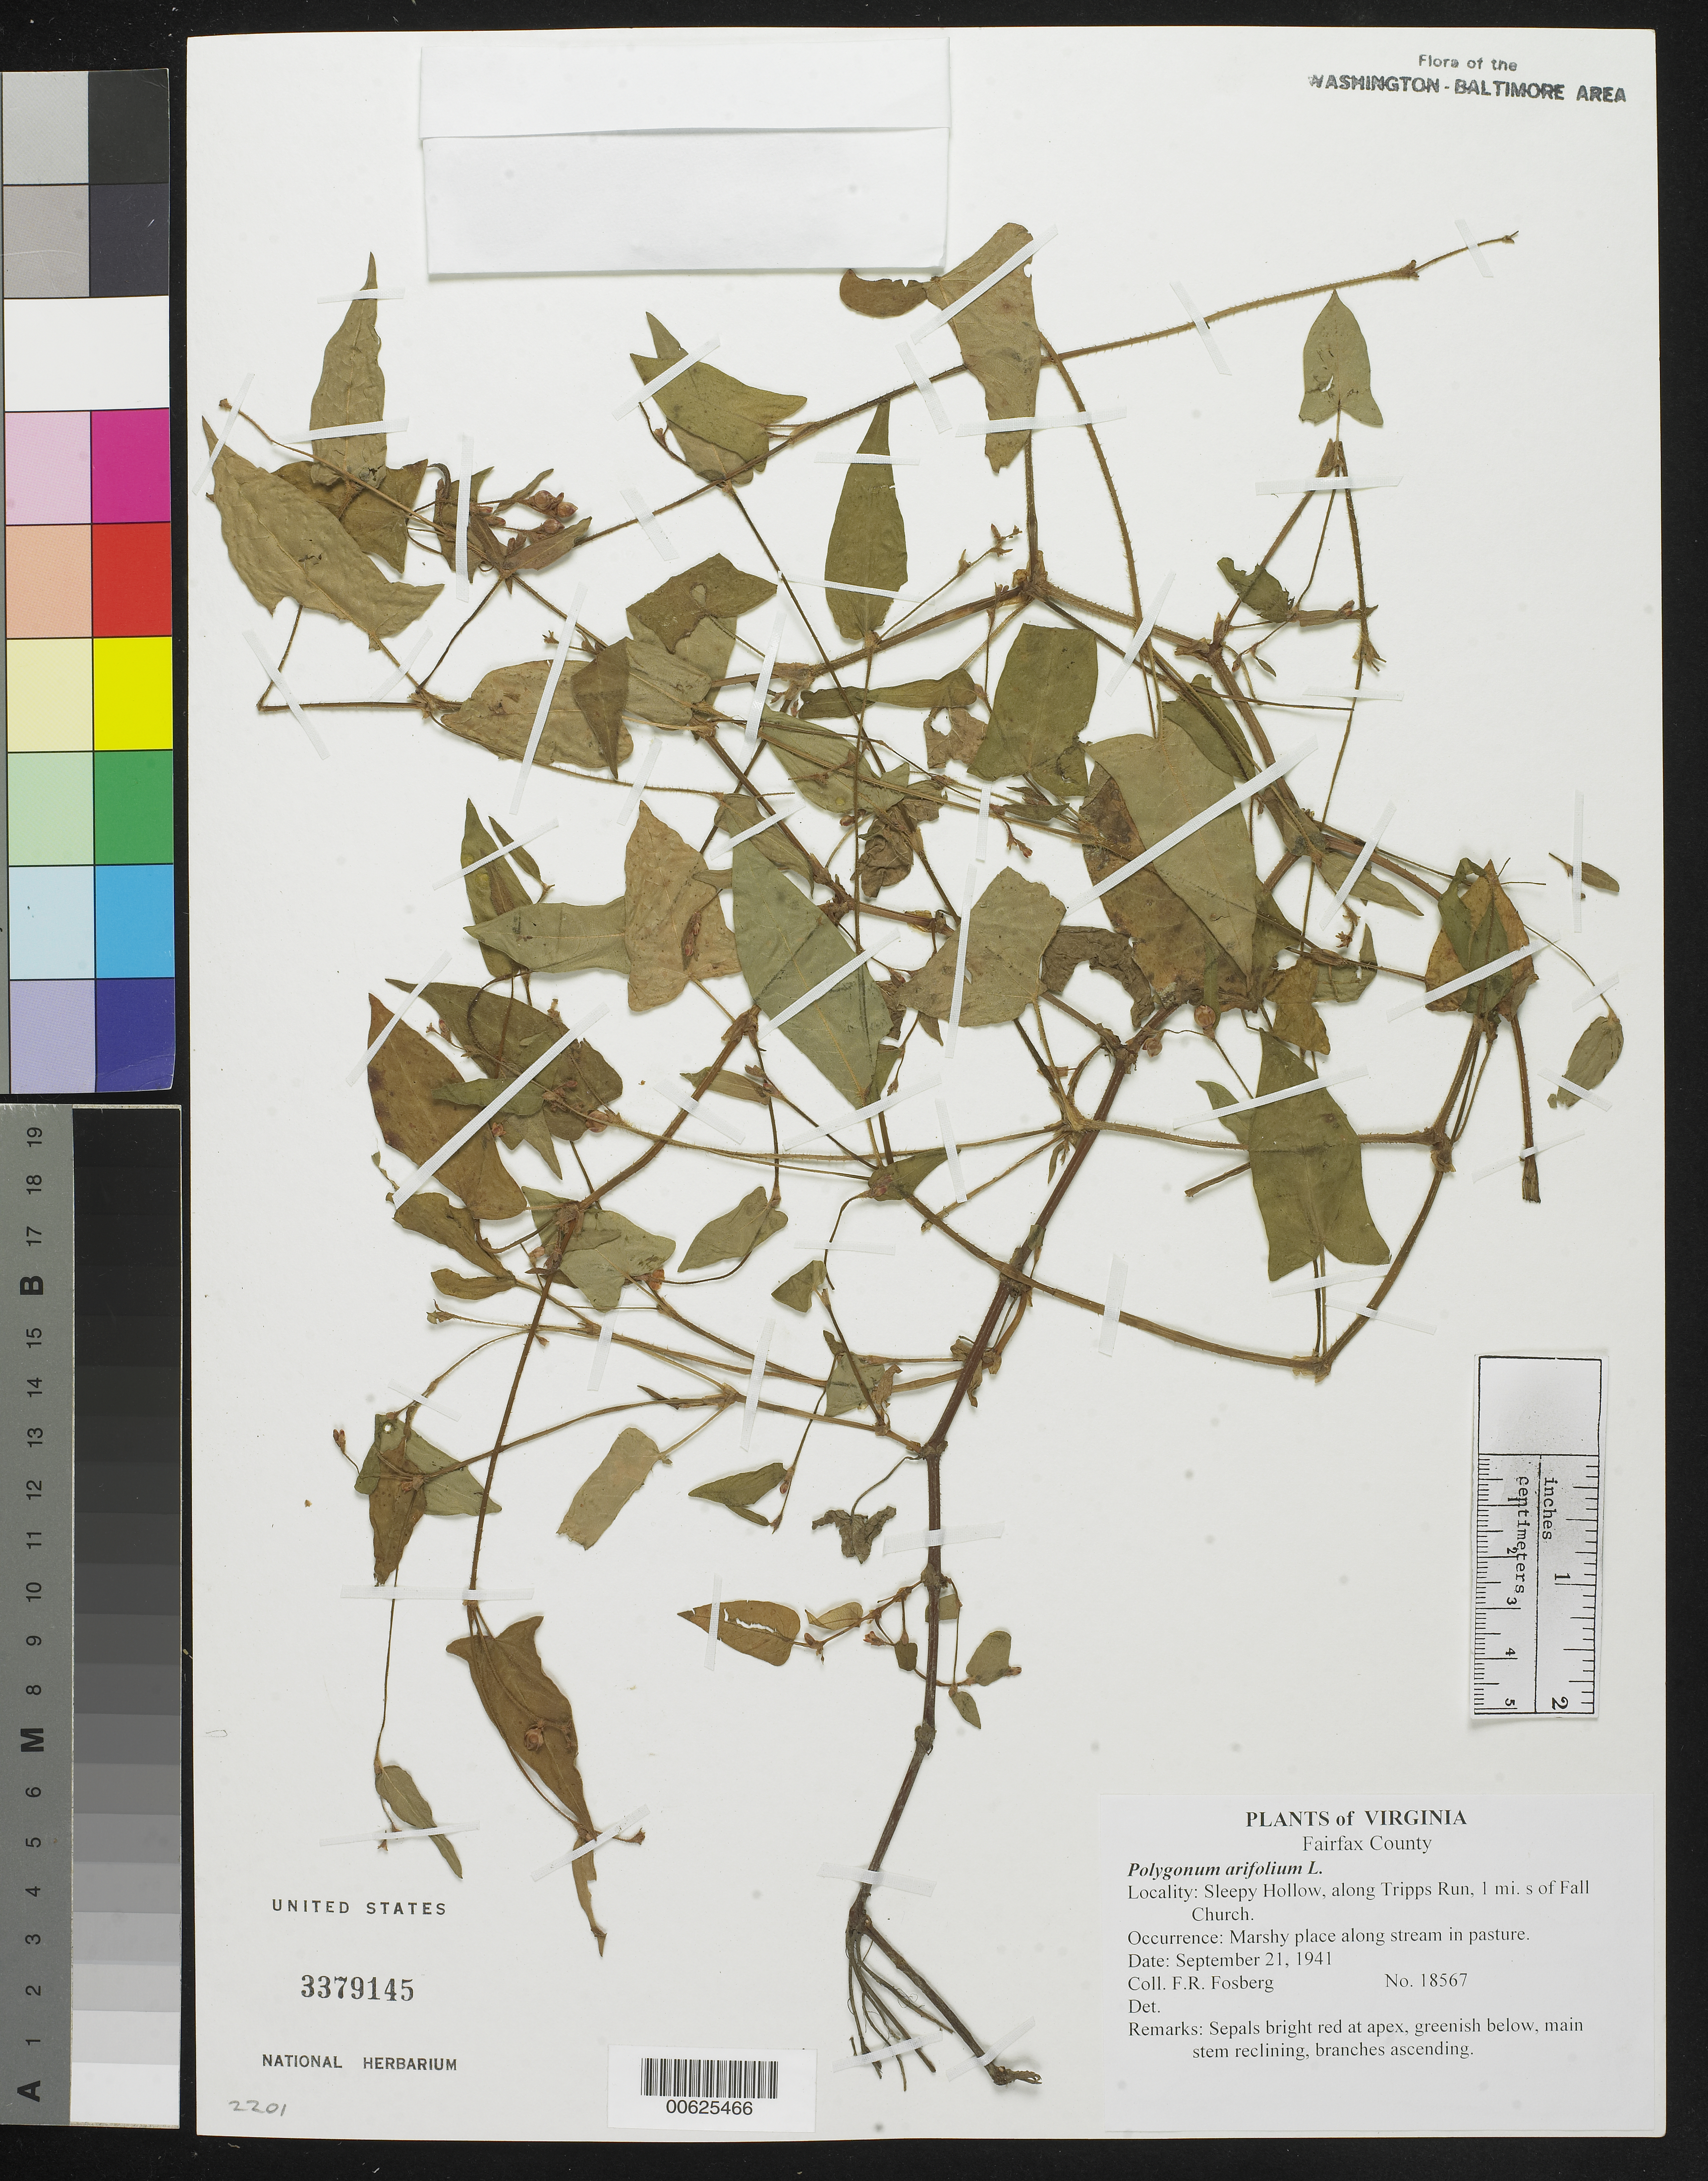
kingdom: Plantae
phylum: Tracheophyta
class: Magnoliopsida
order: Caryophyllales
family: Polygonaceae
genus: Persicaria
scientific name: Persicaria arifolia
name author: (L.) Haraldson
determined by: Atha, D. E.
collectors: F. R. Fosberg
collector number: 18567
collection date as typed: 21 Sep 1941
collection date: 1941-09-21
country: United States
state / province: Virginia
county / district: Fairfax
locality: Sleepy Hollow, along Tripps Run, 1 mi. S of Falls Church.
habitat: Marshy place along stream in pasture.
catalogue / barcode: US 3379145